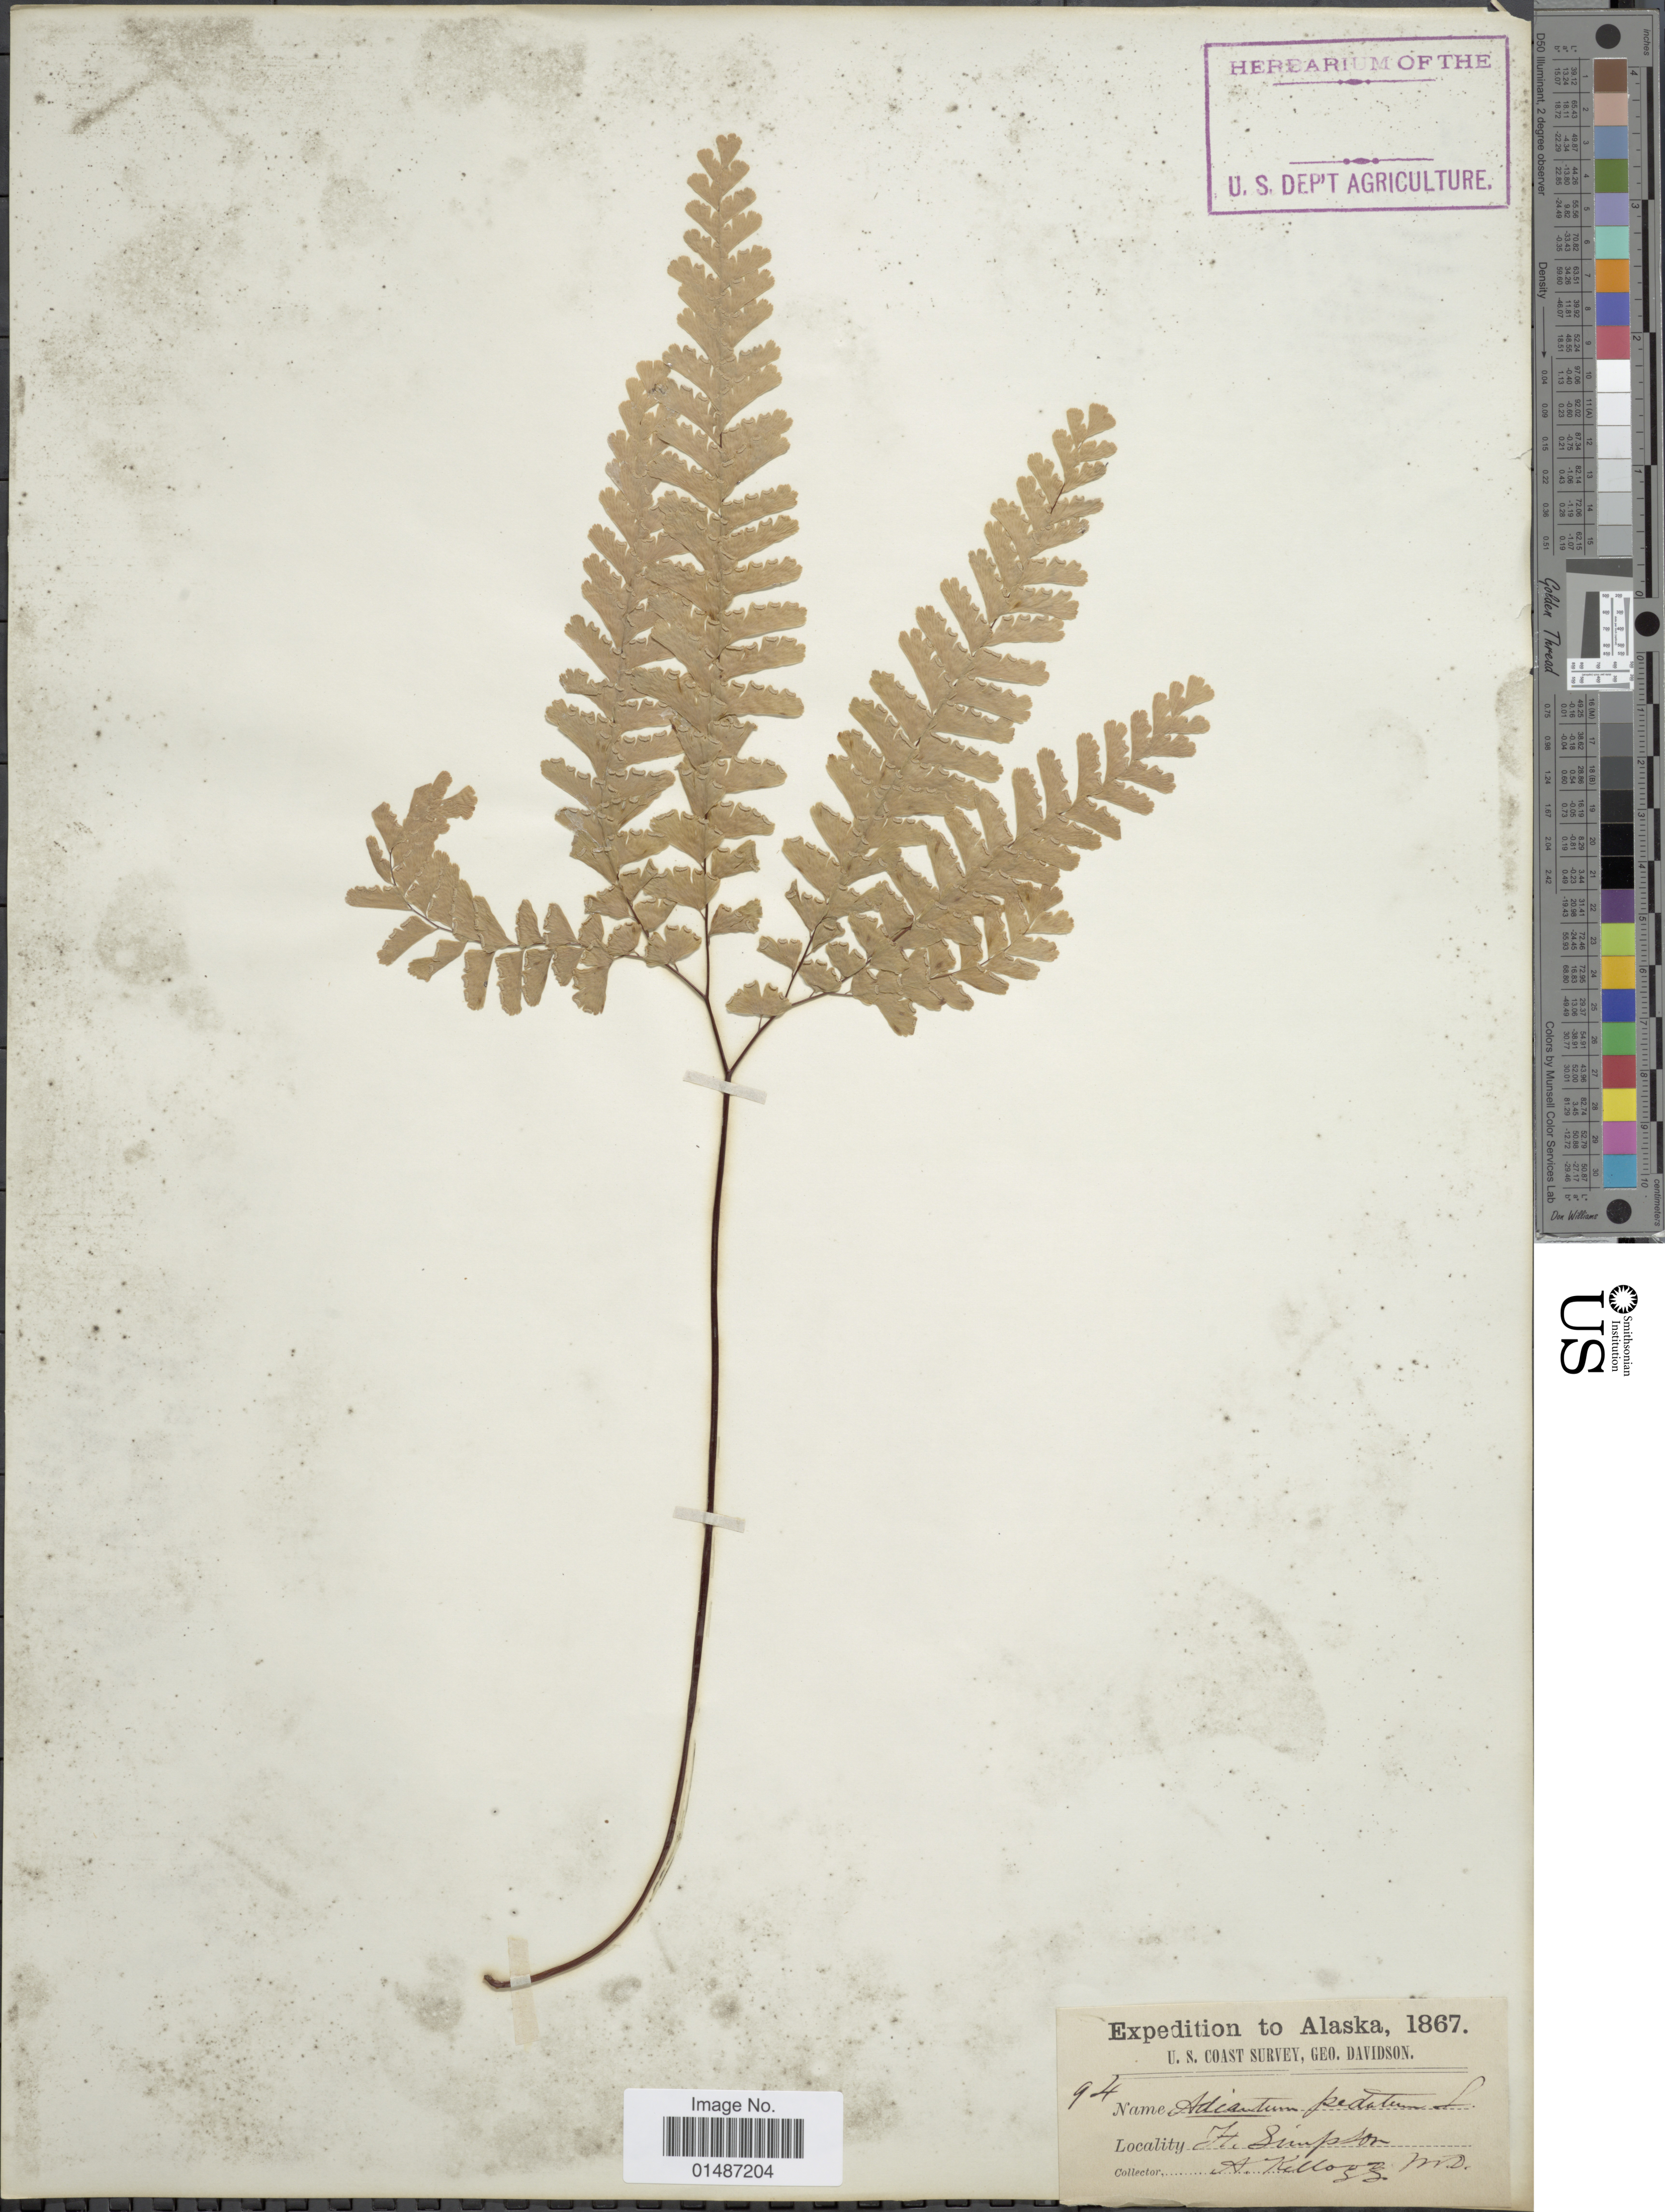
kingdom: Plantae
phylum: Tracheophyta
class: Polypodiopsida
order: Polypodiales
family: Pteridaceae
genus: Adiantum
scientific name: Adiantum pedatum subsp. aleuticum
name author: (Rupr.) Calder & Roy L. Taylor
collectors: A. Kellogg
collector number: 94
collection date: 1867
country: United States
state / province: Alaska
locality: H. Simpson.